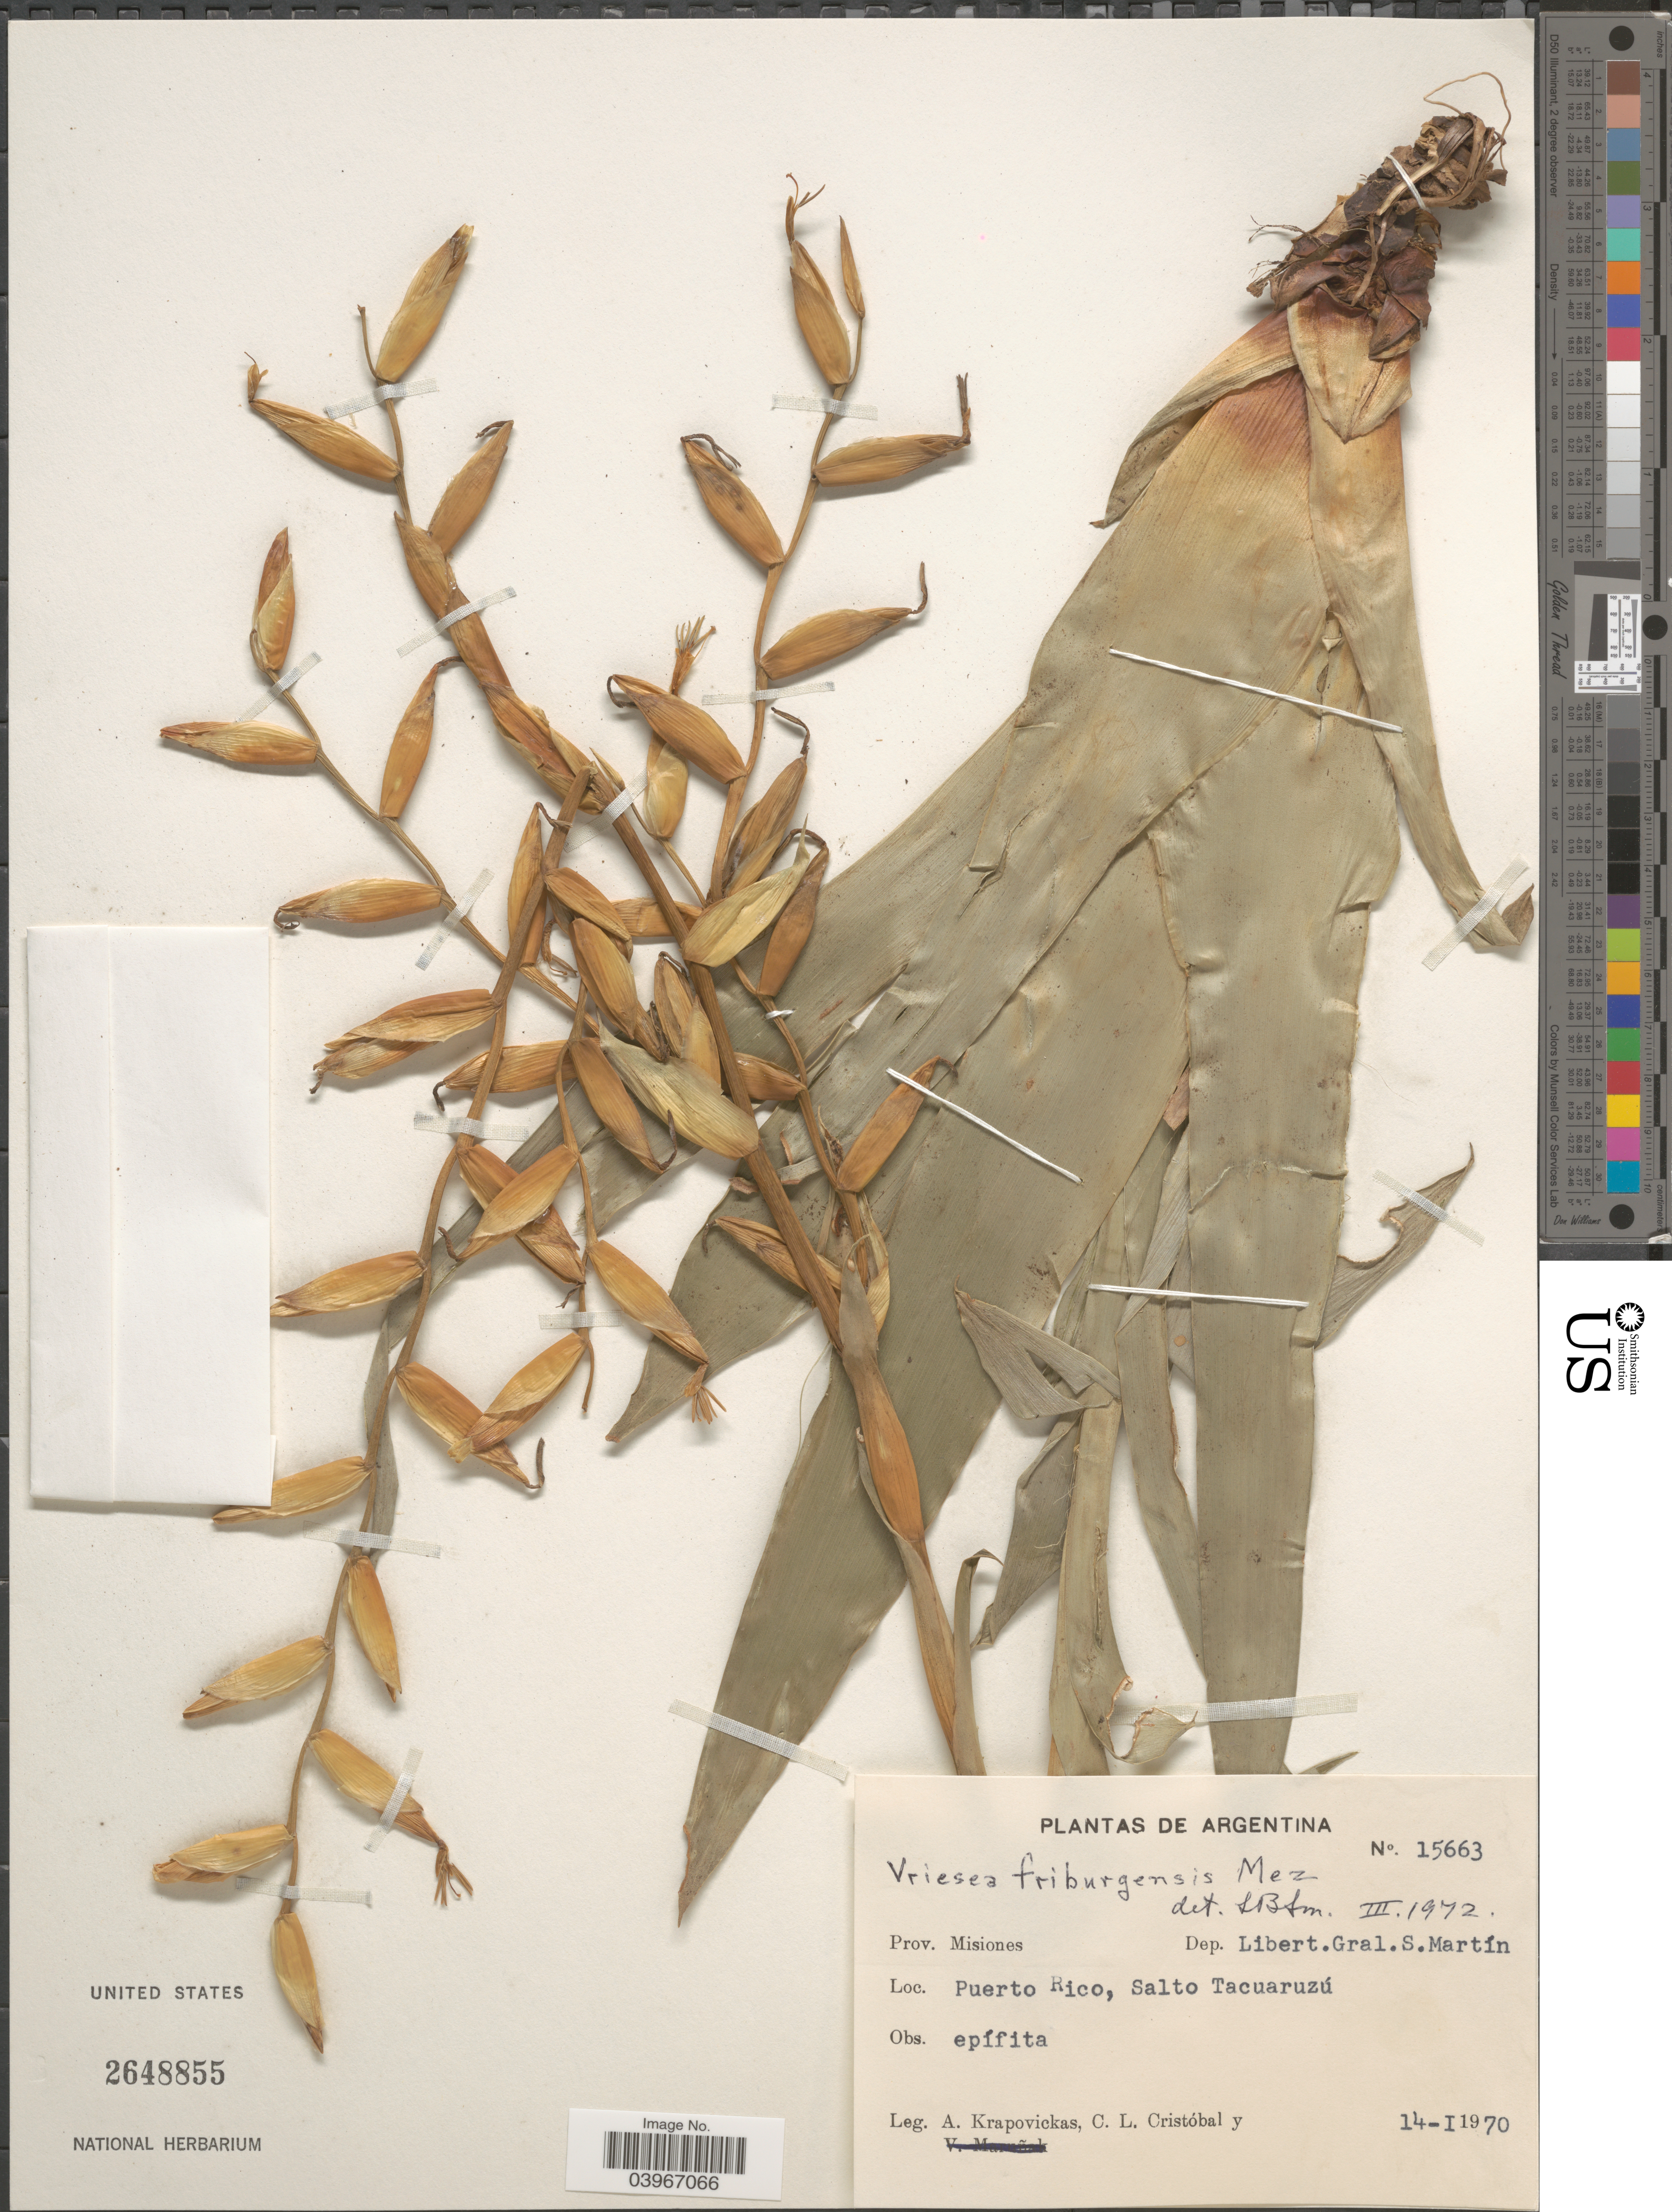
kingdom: Plantae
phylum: Tracheophyta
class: Liliopsida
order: Poales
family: Bromeliaceae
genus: Vriesea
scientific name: Vriesea friburguensis var. friburguensis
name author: Mez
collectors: A. Krapovickas & C. L. Cristóbal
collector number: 15663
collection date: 1970-01-14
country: Argentina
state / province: Misiones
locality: Dep. Libert.Gral.S.Martín. Puerto Rico, Salto Tacuaruzú.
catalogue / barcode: US 2648855